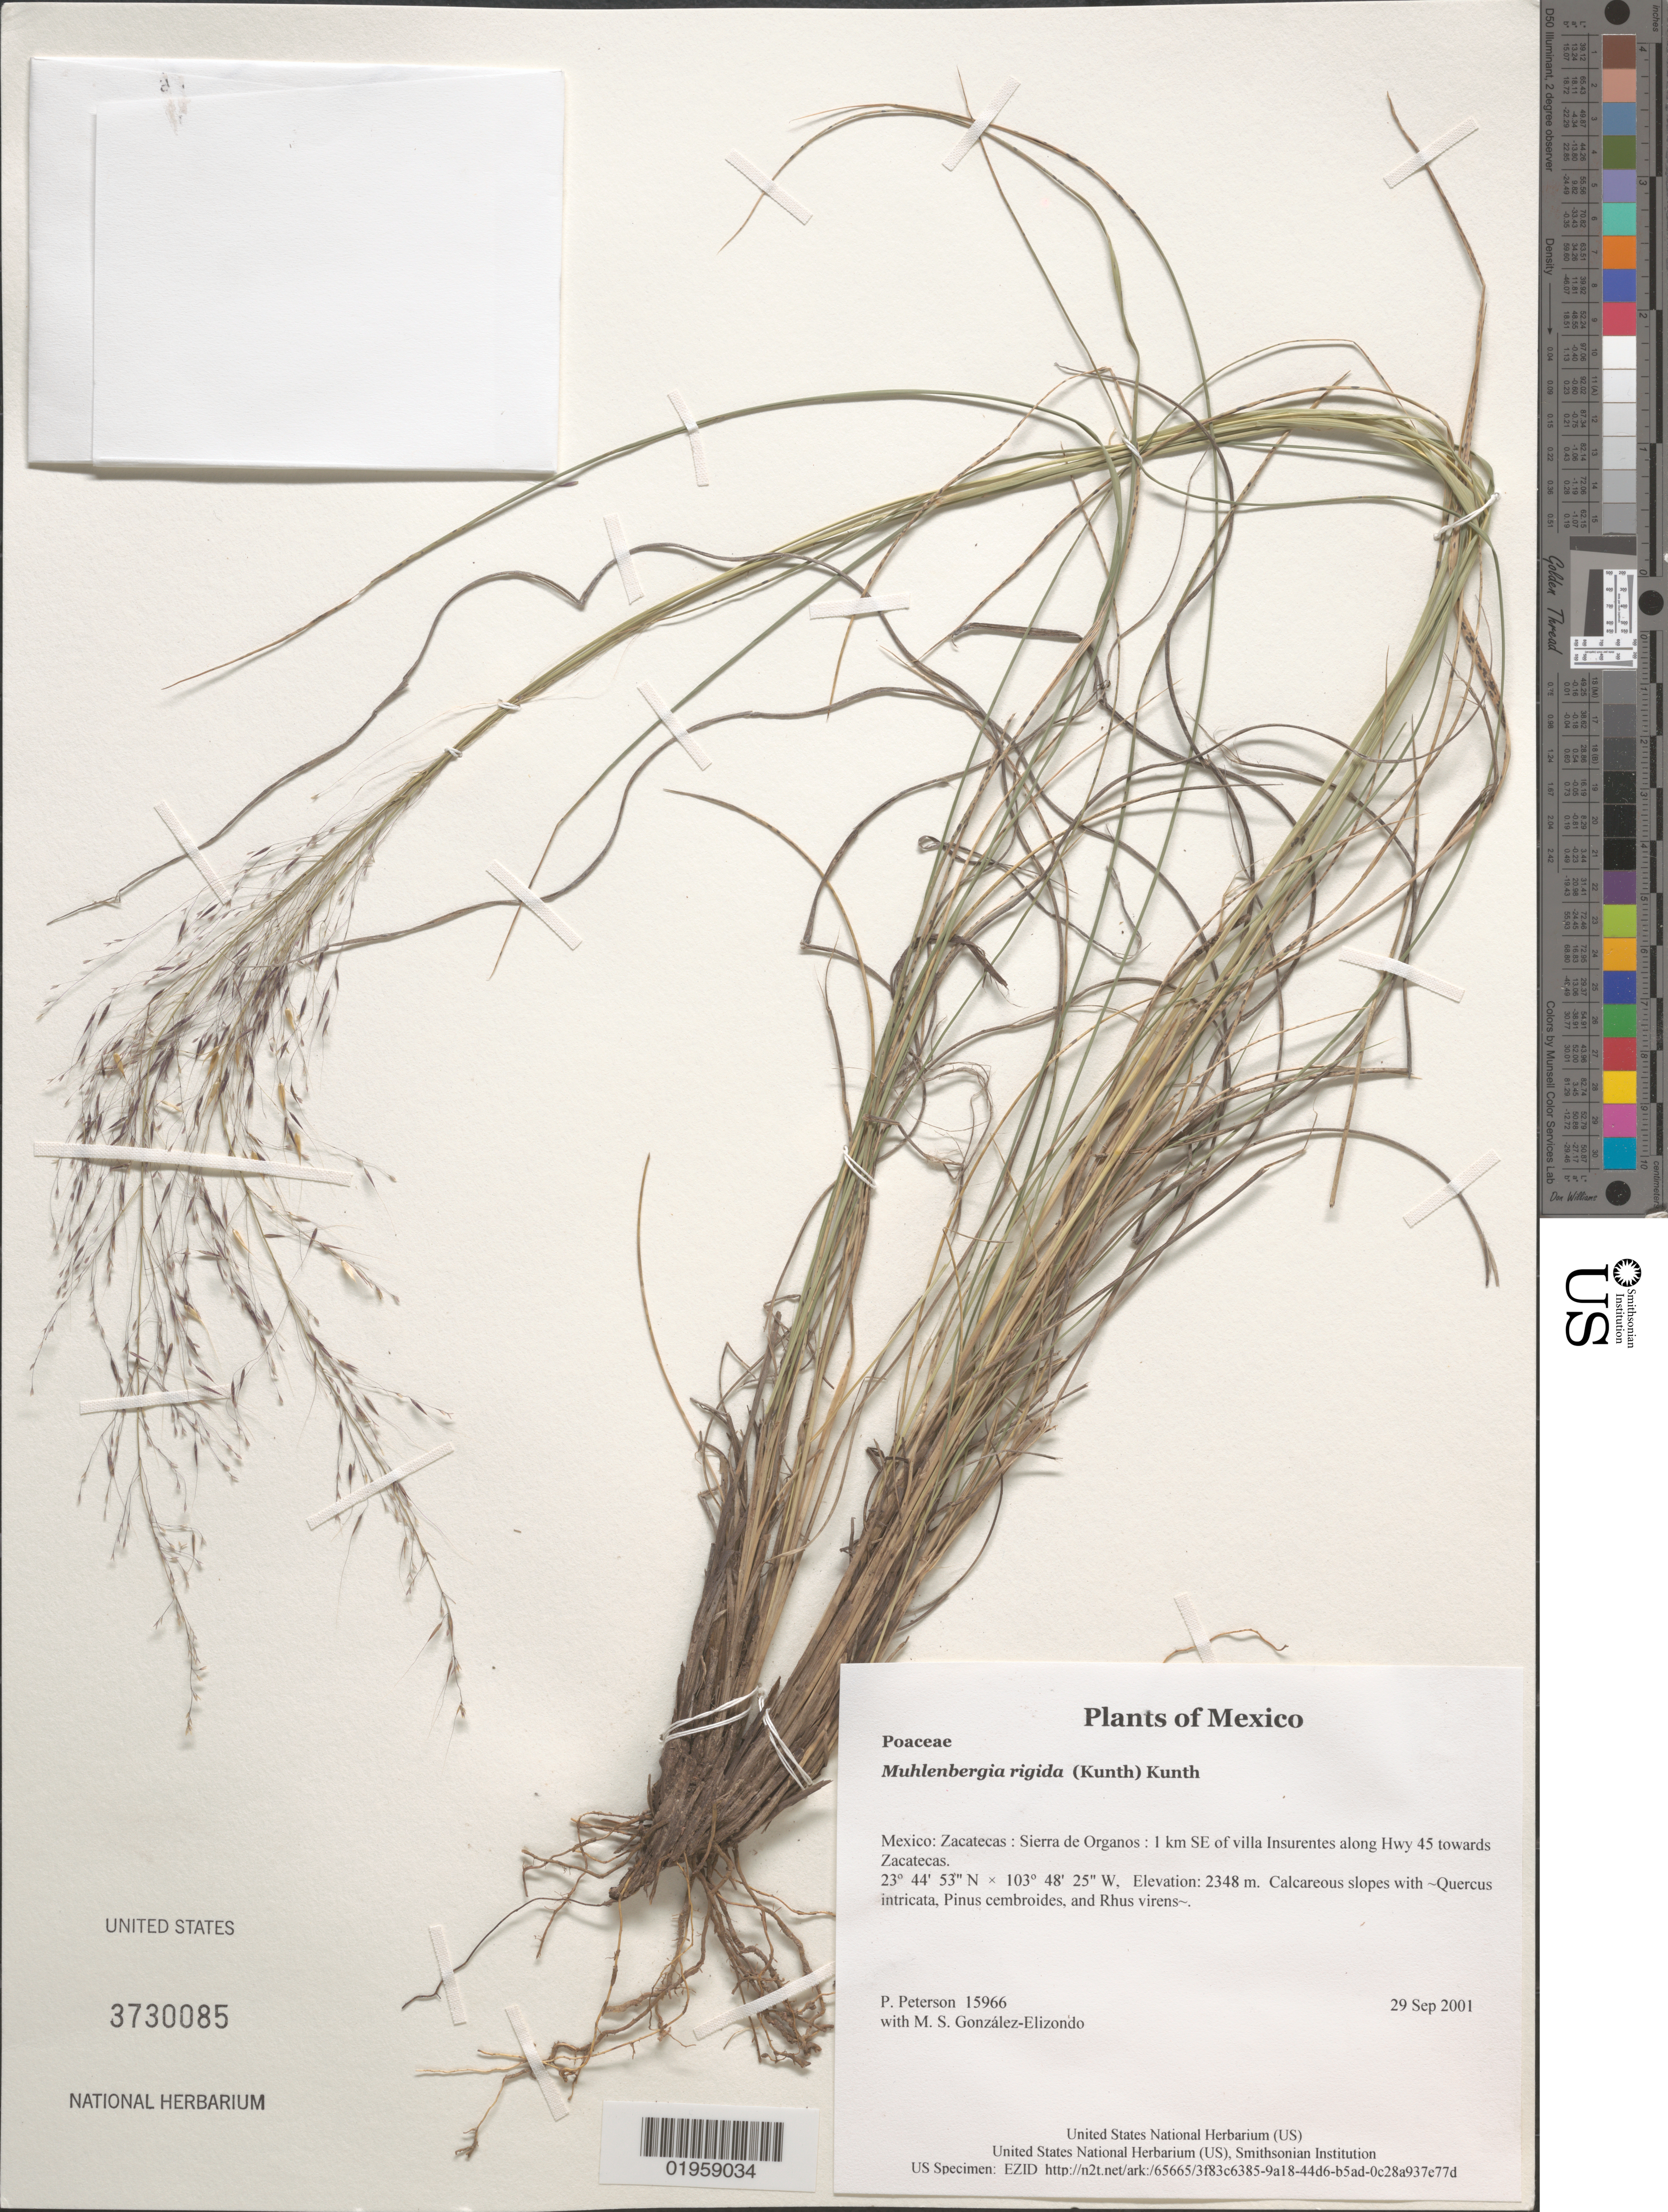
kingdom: Plantae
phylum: Tracheophyta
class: Liliopsida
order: Poales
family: Poaceae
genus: Muhlenbergia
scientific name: Muhlenbergia rigida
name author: (Kunth) Kunth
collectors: P. M. Peterson & M. S. González-Elizondo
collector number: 15966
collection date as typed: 29 Sep 2001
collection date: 2001-09-29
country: Mexico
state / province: Zacatecas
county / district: Sierra de Organos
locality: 1 km SE of villa Insurentes along Hwy 45 towards Zacatecas.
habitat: Calcareous slopes with ~Quercus intricata, Pinus cembroides, and Rhus virens~.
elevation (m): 2348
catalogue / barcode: US 3730085